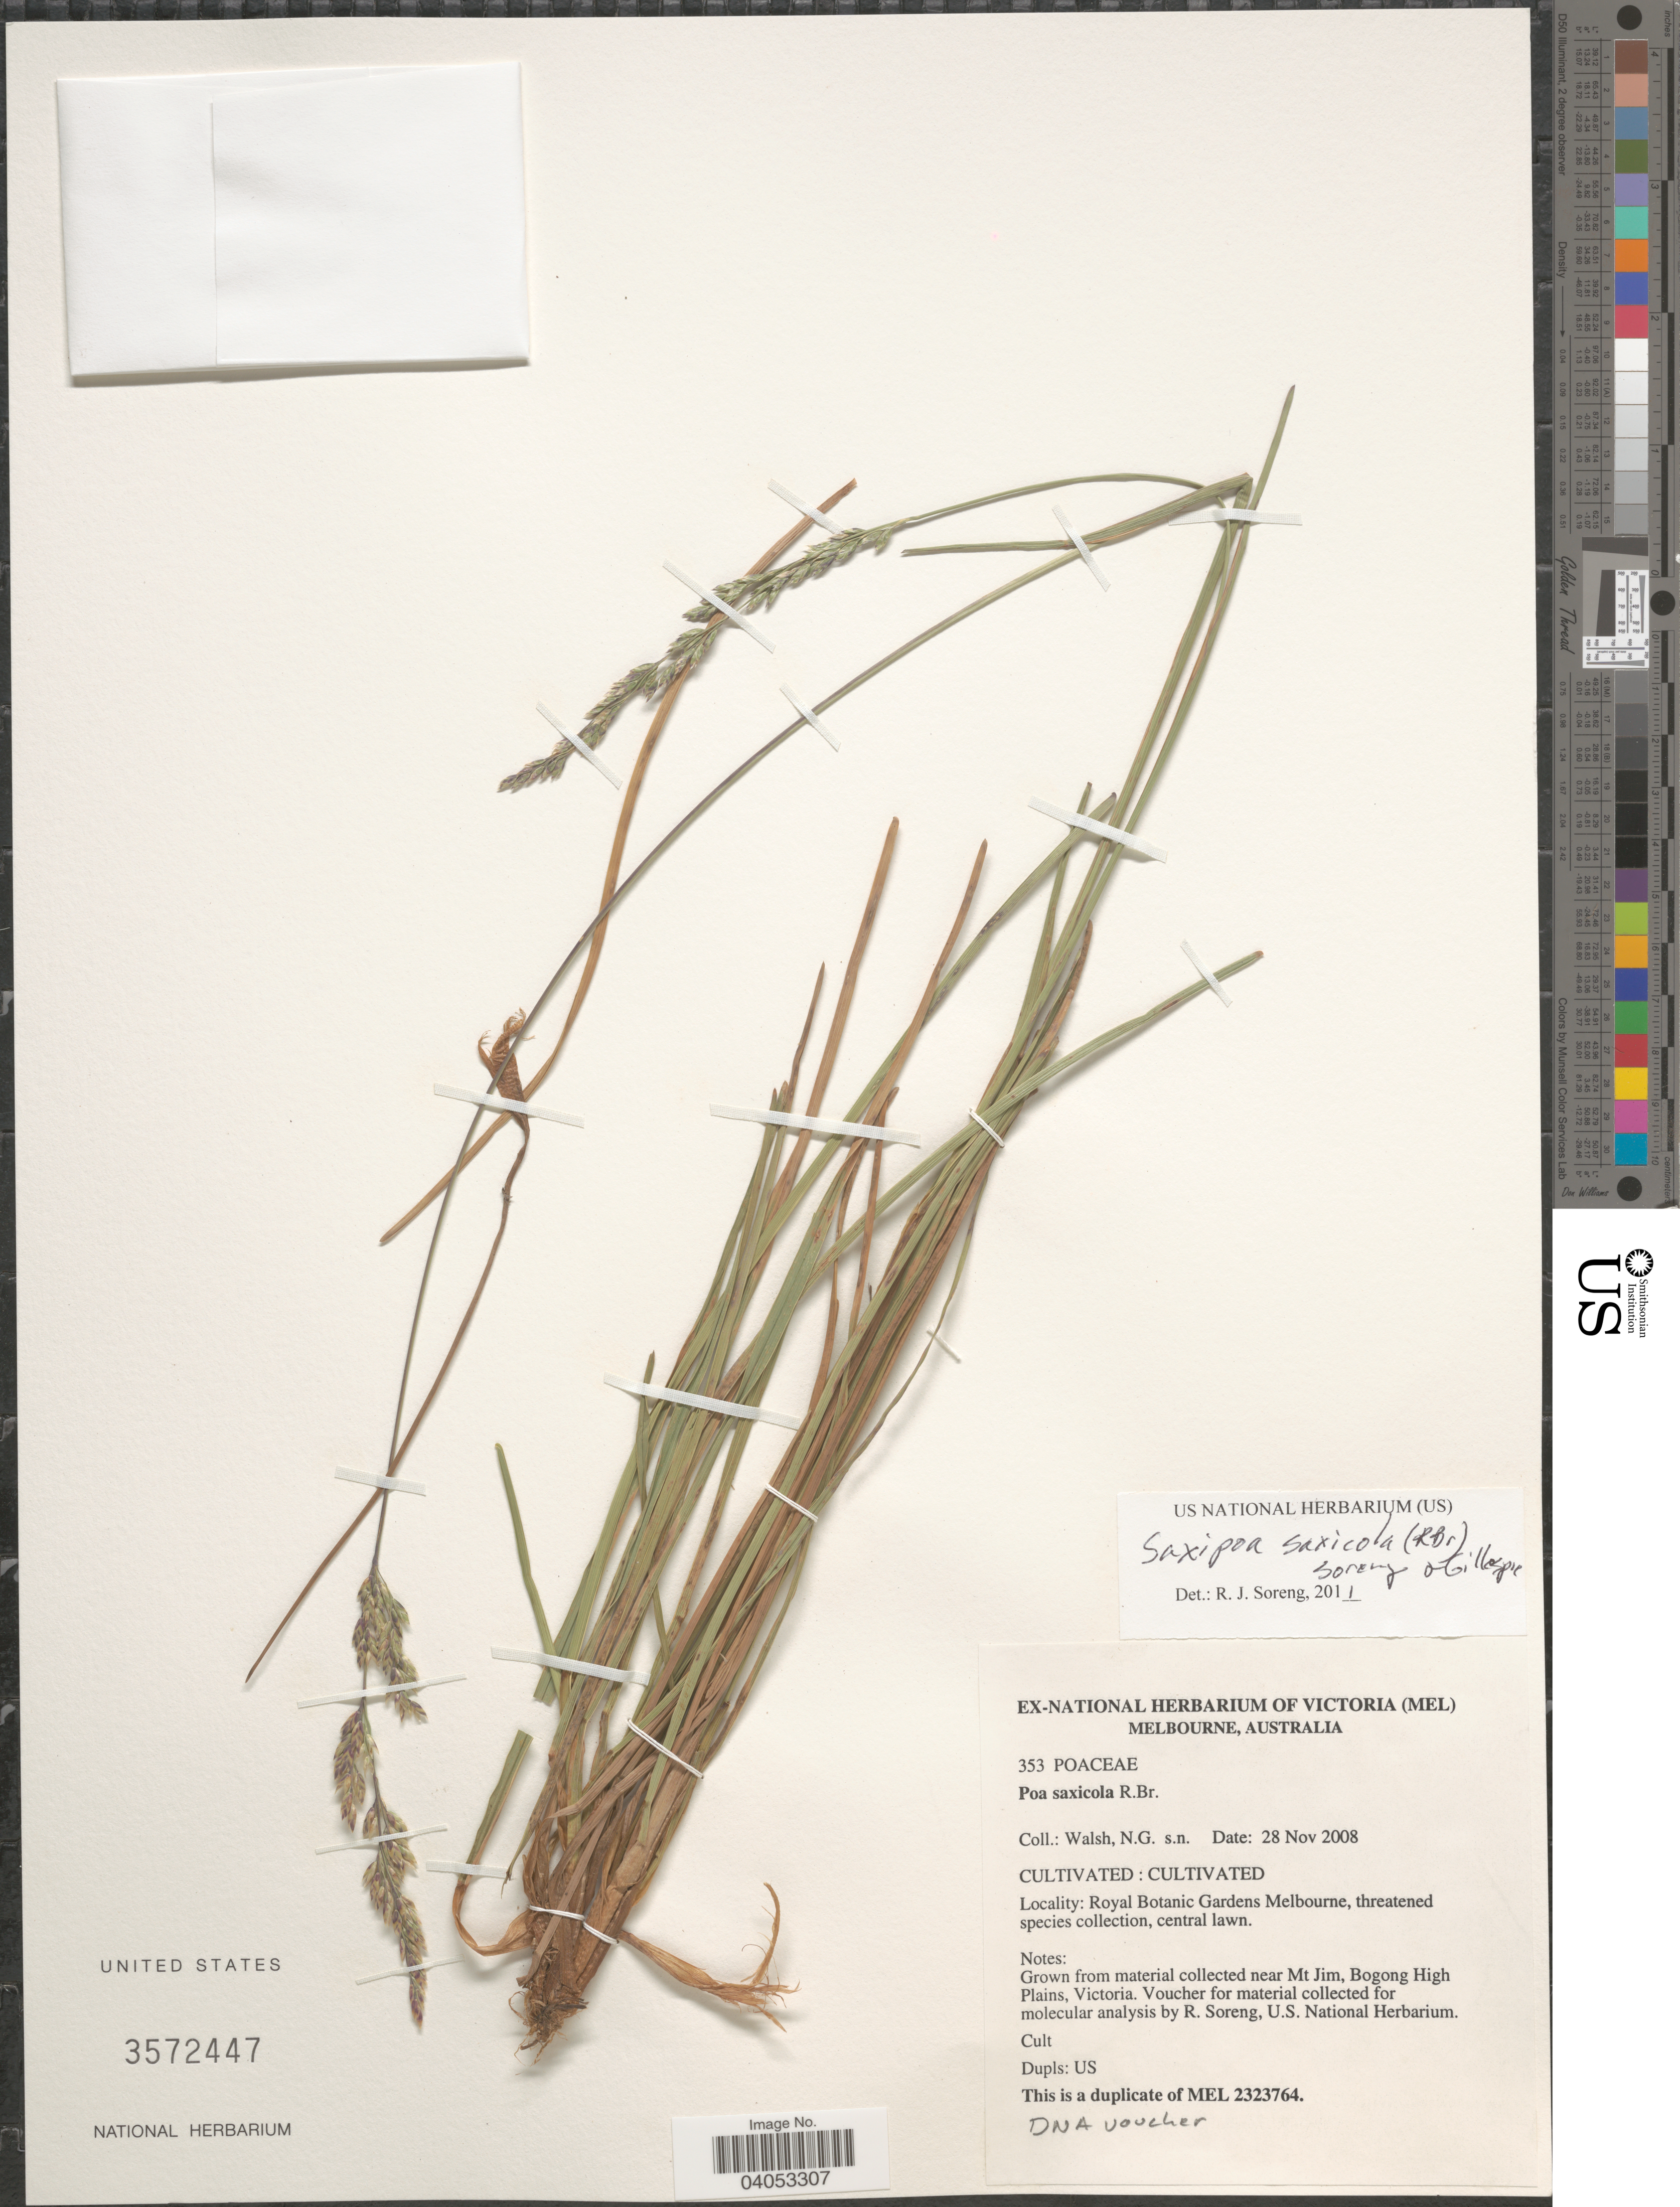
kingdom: Plantae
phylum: Tracheophyta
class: Liliopsida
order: Poales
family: Poaceae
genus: Saxipoa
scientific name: Saxipoa saxicola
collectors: N. Walsh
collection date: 2008-11-28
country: Australia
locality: Royal Botanic Gardens Melbourne.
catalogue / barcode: US 3572447